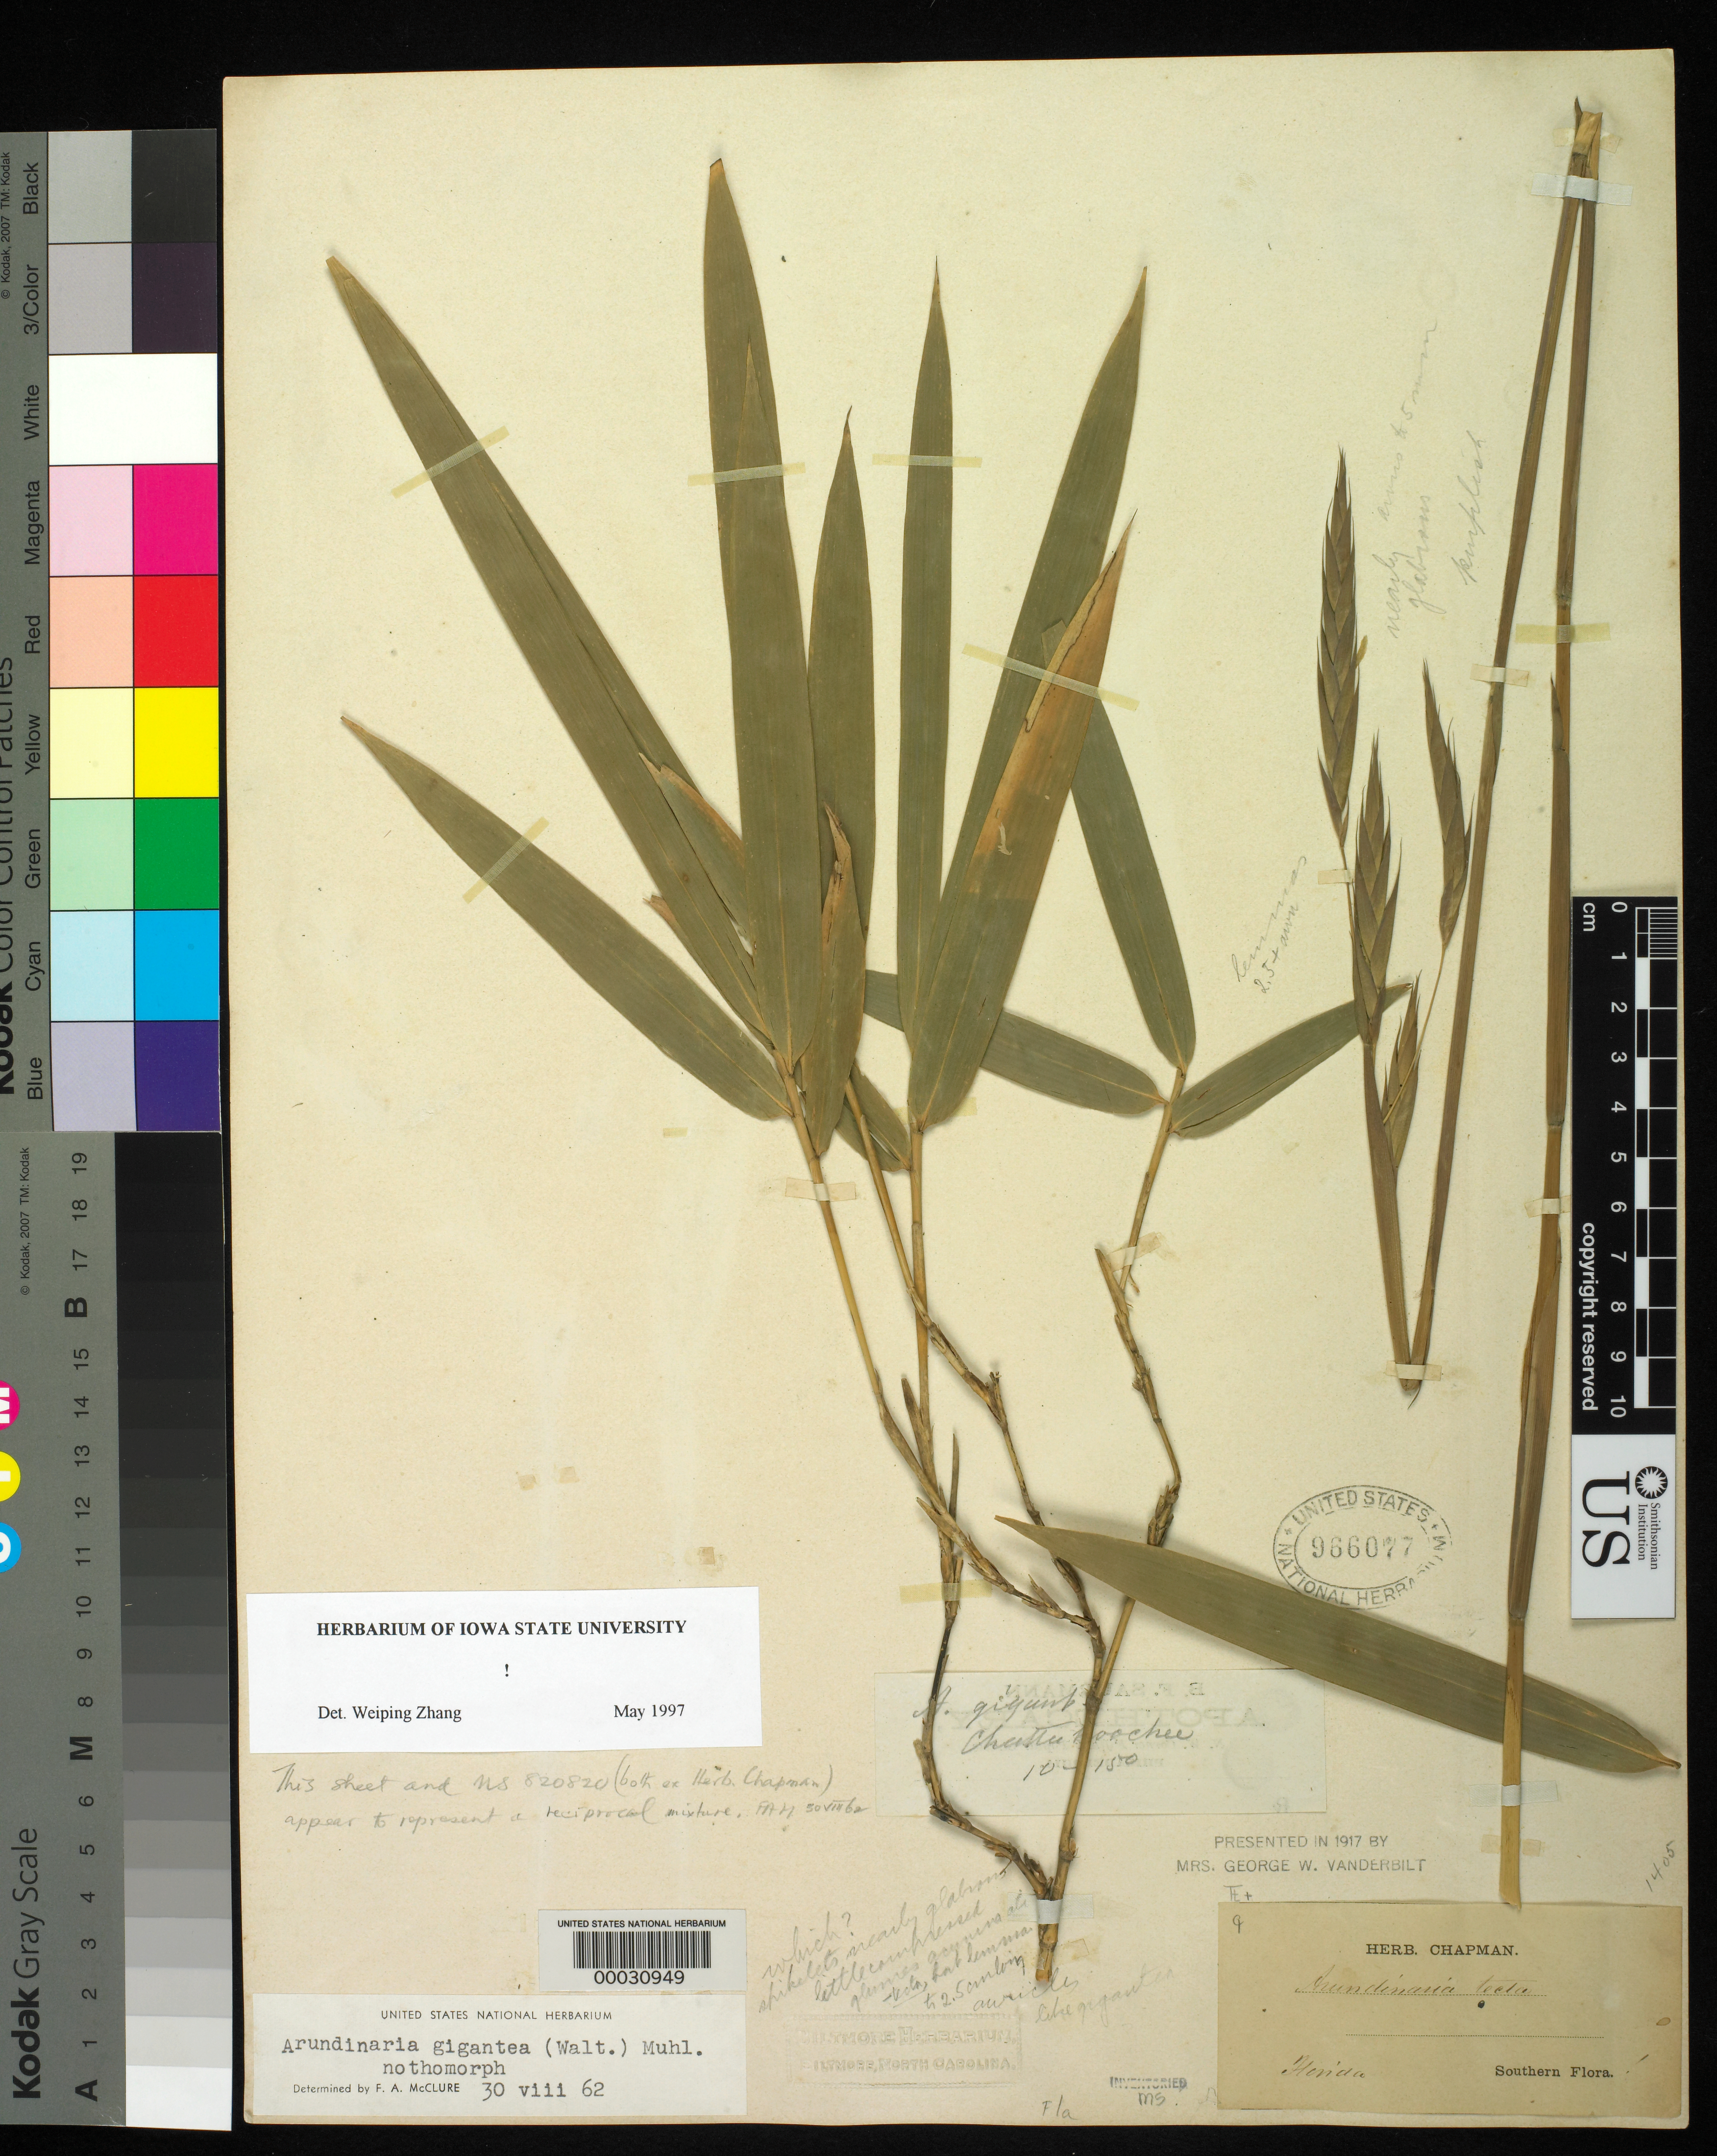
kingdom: Plantae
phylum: Tracheophyta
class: Liliopsida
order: Poales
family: Poaceae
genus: Arundinaria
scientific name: Arundinaria gigantea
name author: (Walter) Muhl.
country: United States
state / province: Florida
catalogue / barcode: US 966077